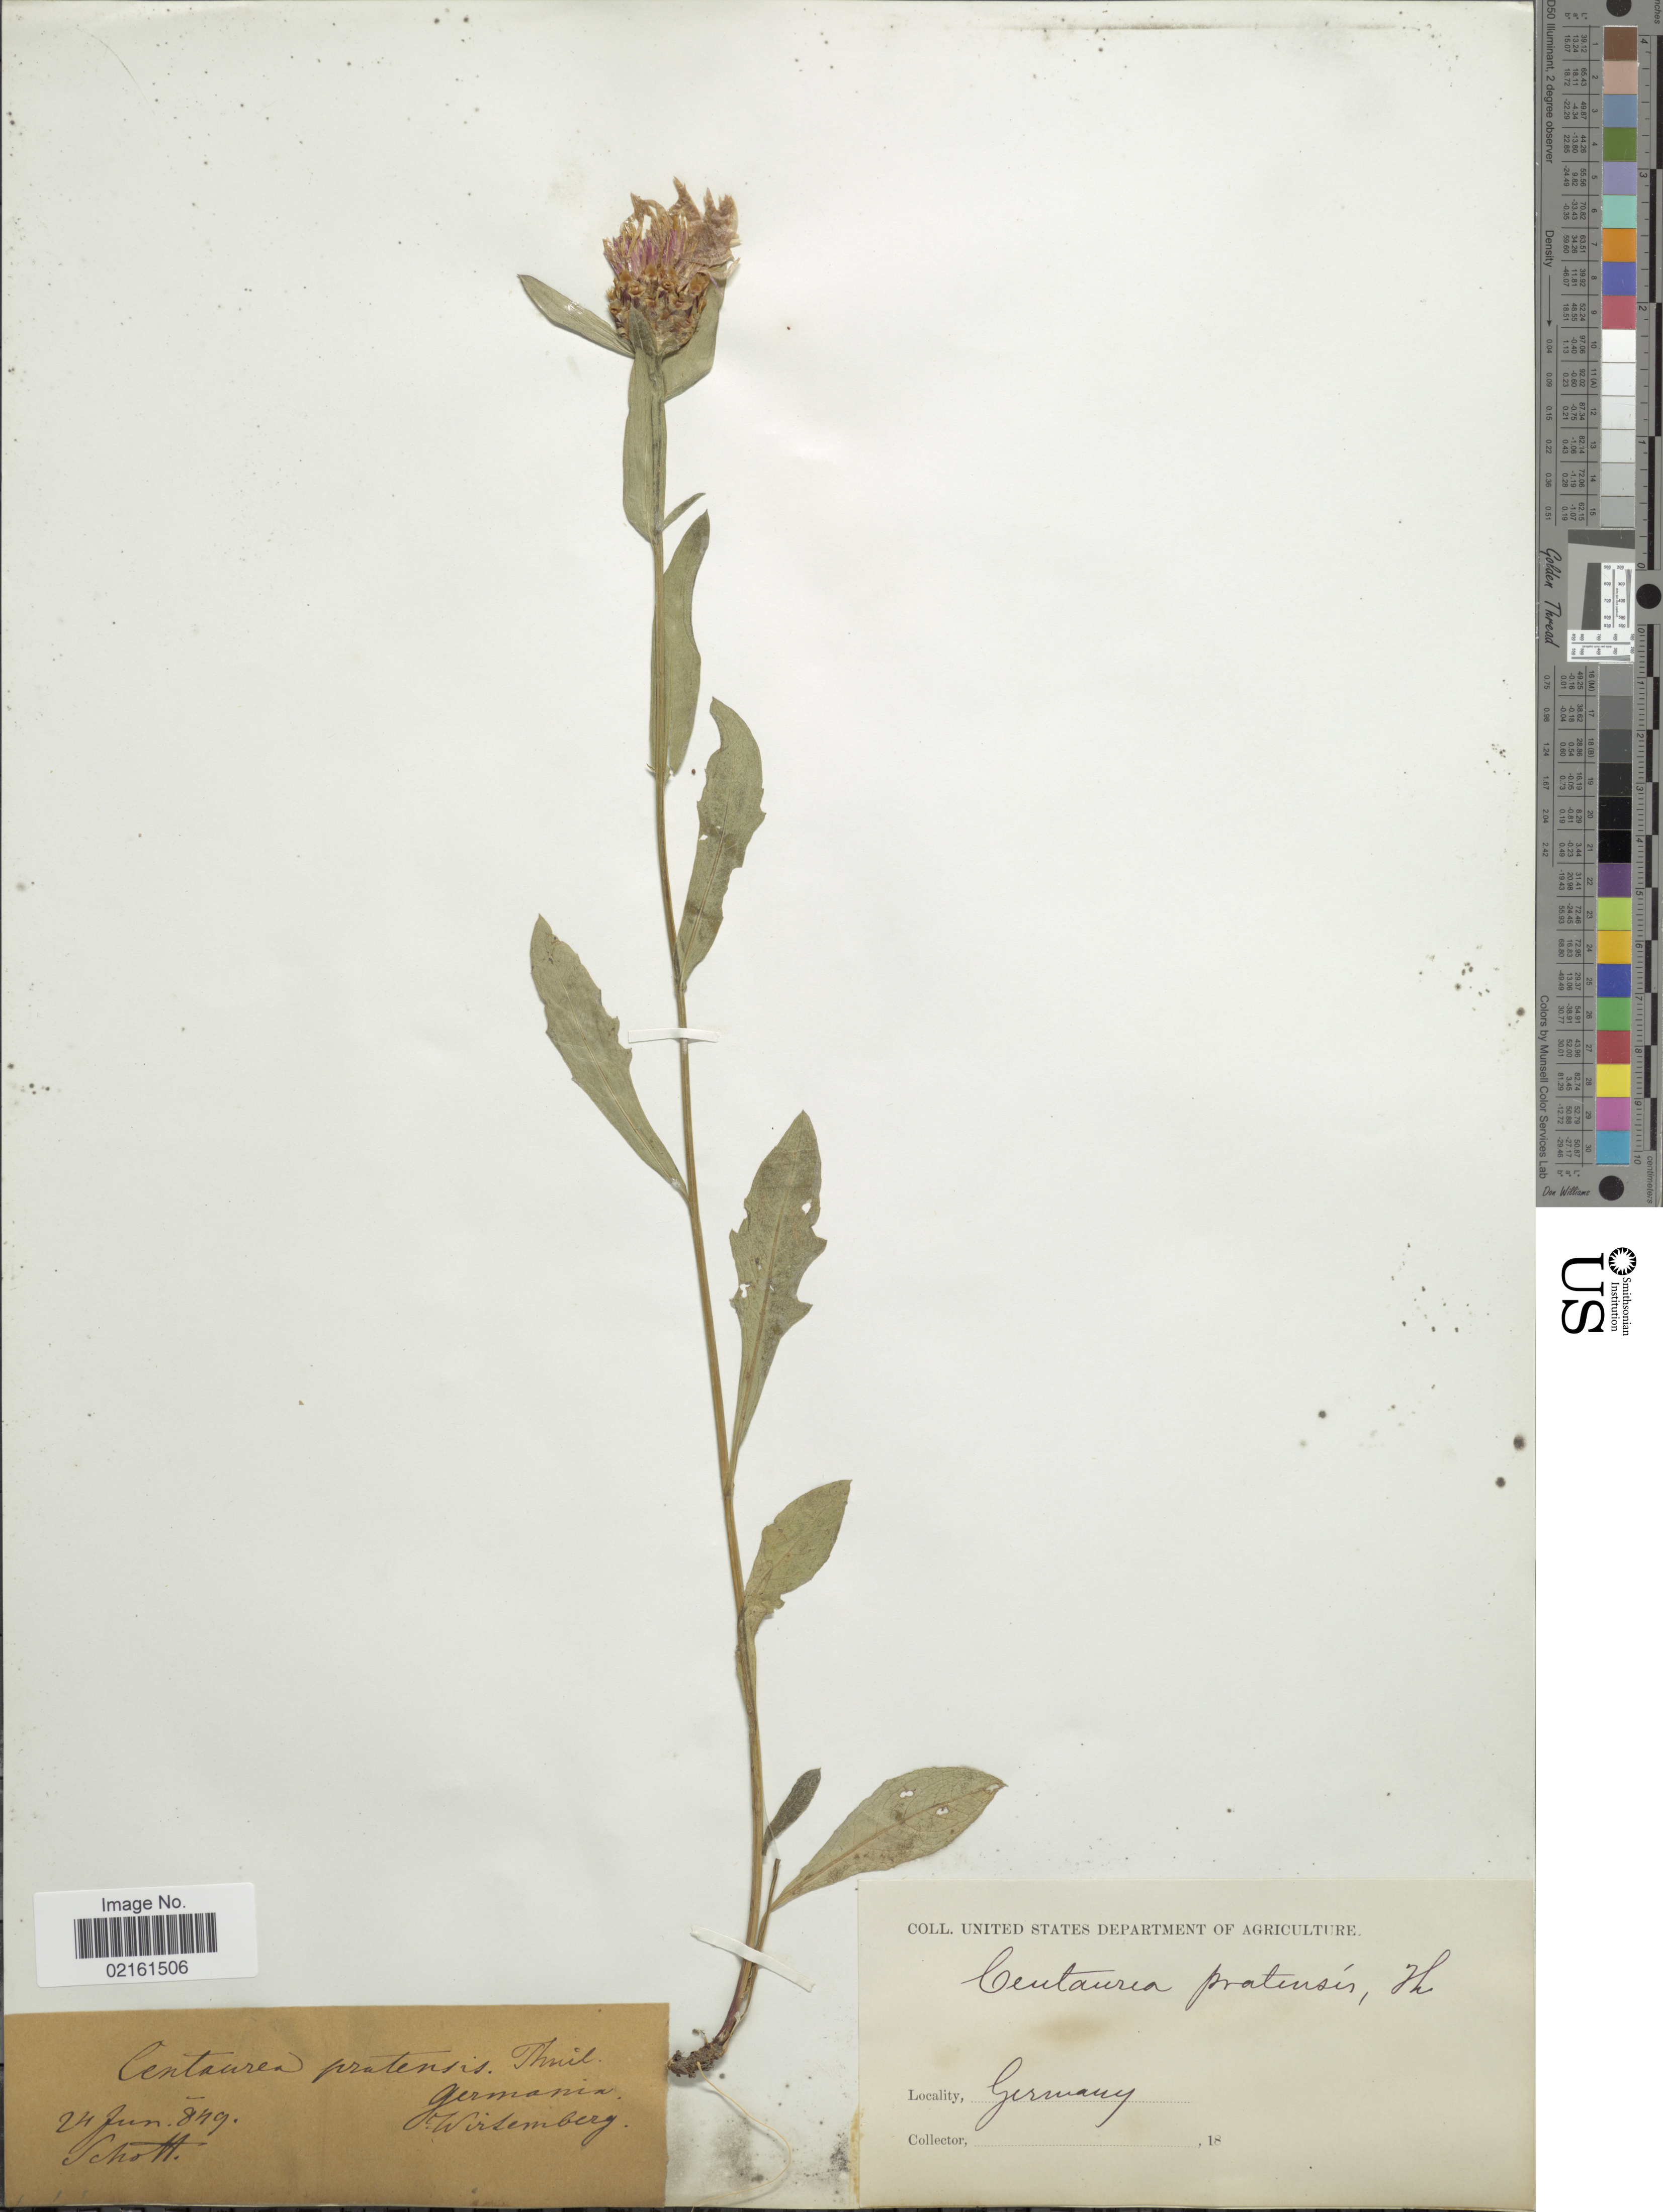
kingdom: Plantae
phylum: Tracheophyta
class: Magnoliopsida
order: Asterales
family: Asteraceae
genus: Centaurea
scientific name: Centaurea thuilliensis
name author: (Dostál) J. Duvign. & Lambinon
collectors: Schott, --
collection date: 1849-06-24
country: Germany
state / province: Baden-württemberg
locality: Wirtemberg